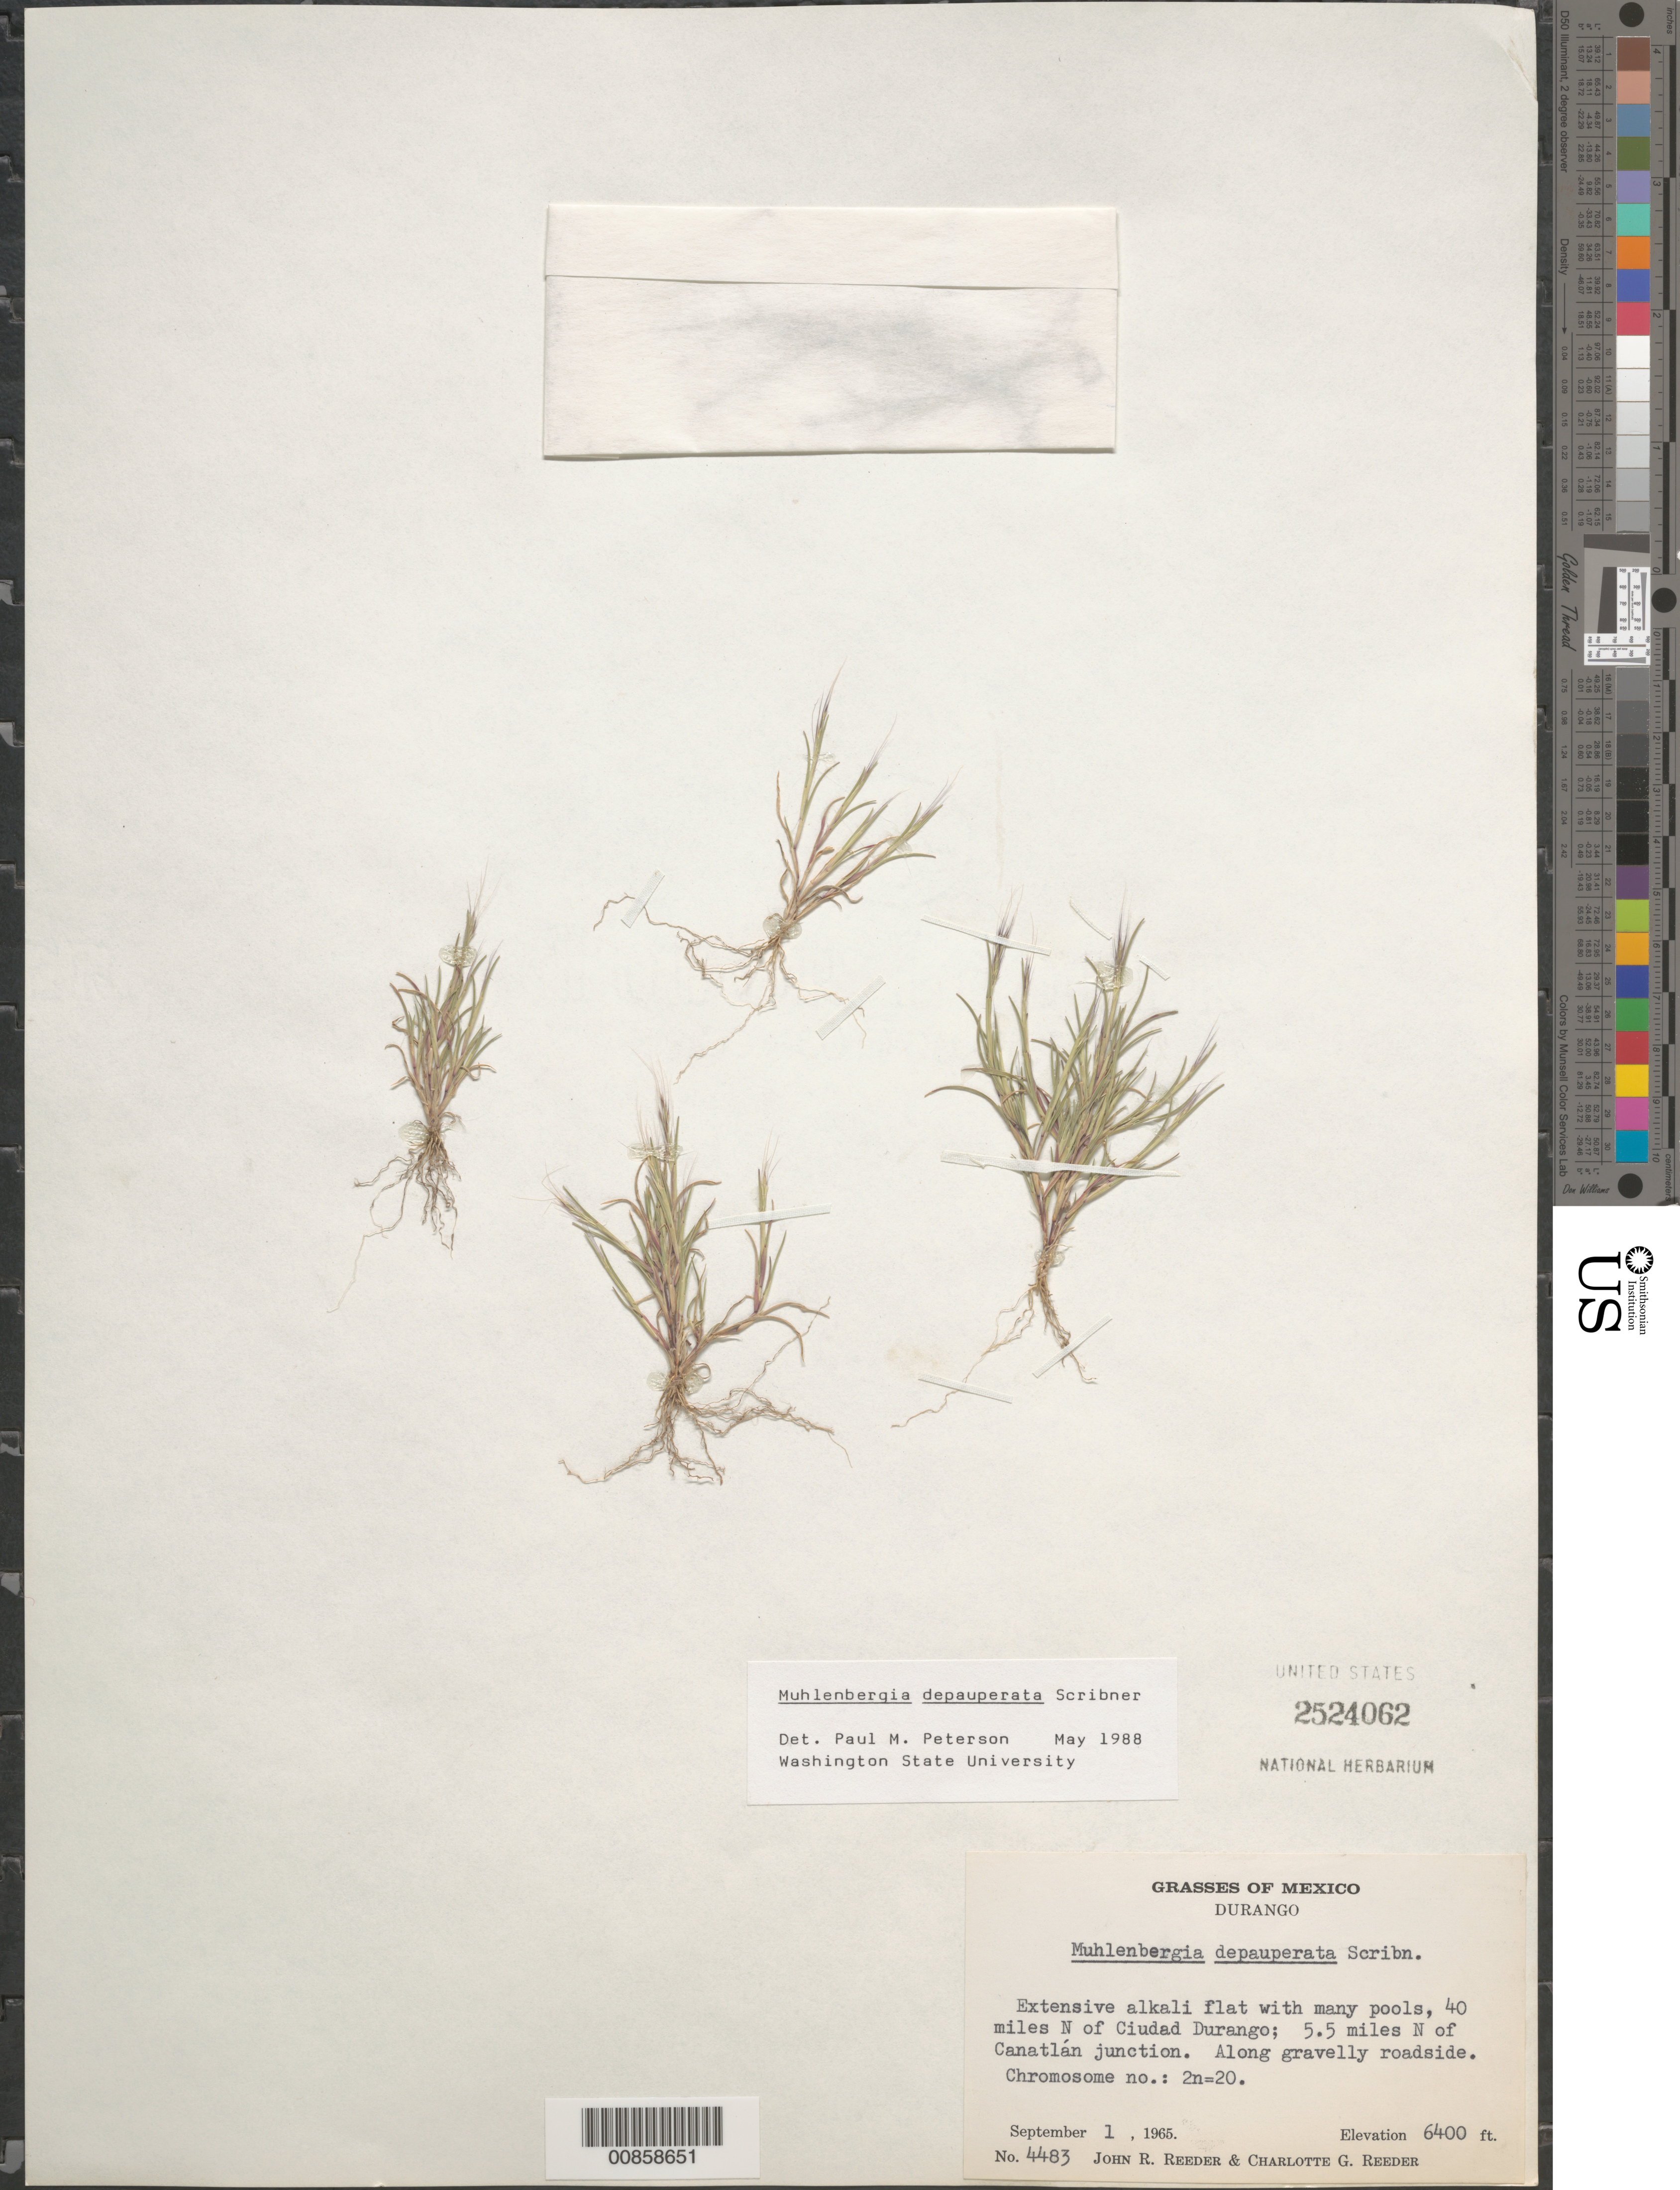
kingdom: Plantae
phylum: Tracheophyta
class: Liliopsida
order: Poales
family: Poaceae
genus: Muhlenbergia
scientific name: Muhlenbergia depauperata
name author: Scribn.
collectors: J. R. Reeder & C. G. Reeder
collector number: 4483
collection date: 1965-09-01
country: Mexico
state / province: Durango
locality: Extensive alkali flat with many pools, 40 miles N of Ciudad Durango; 5.5 miles N of Canatlán junction. Along gravelly roadside.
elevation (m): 1951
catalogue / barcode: US 2524062